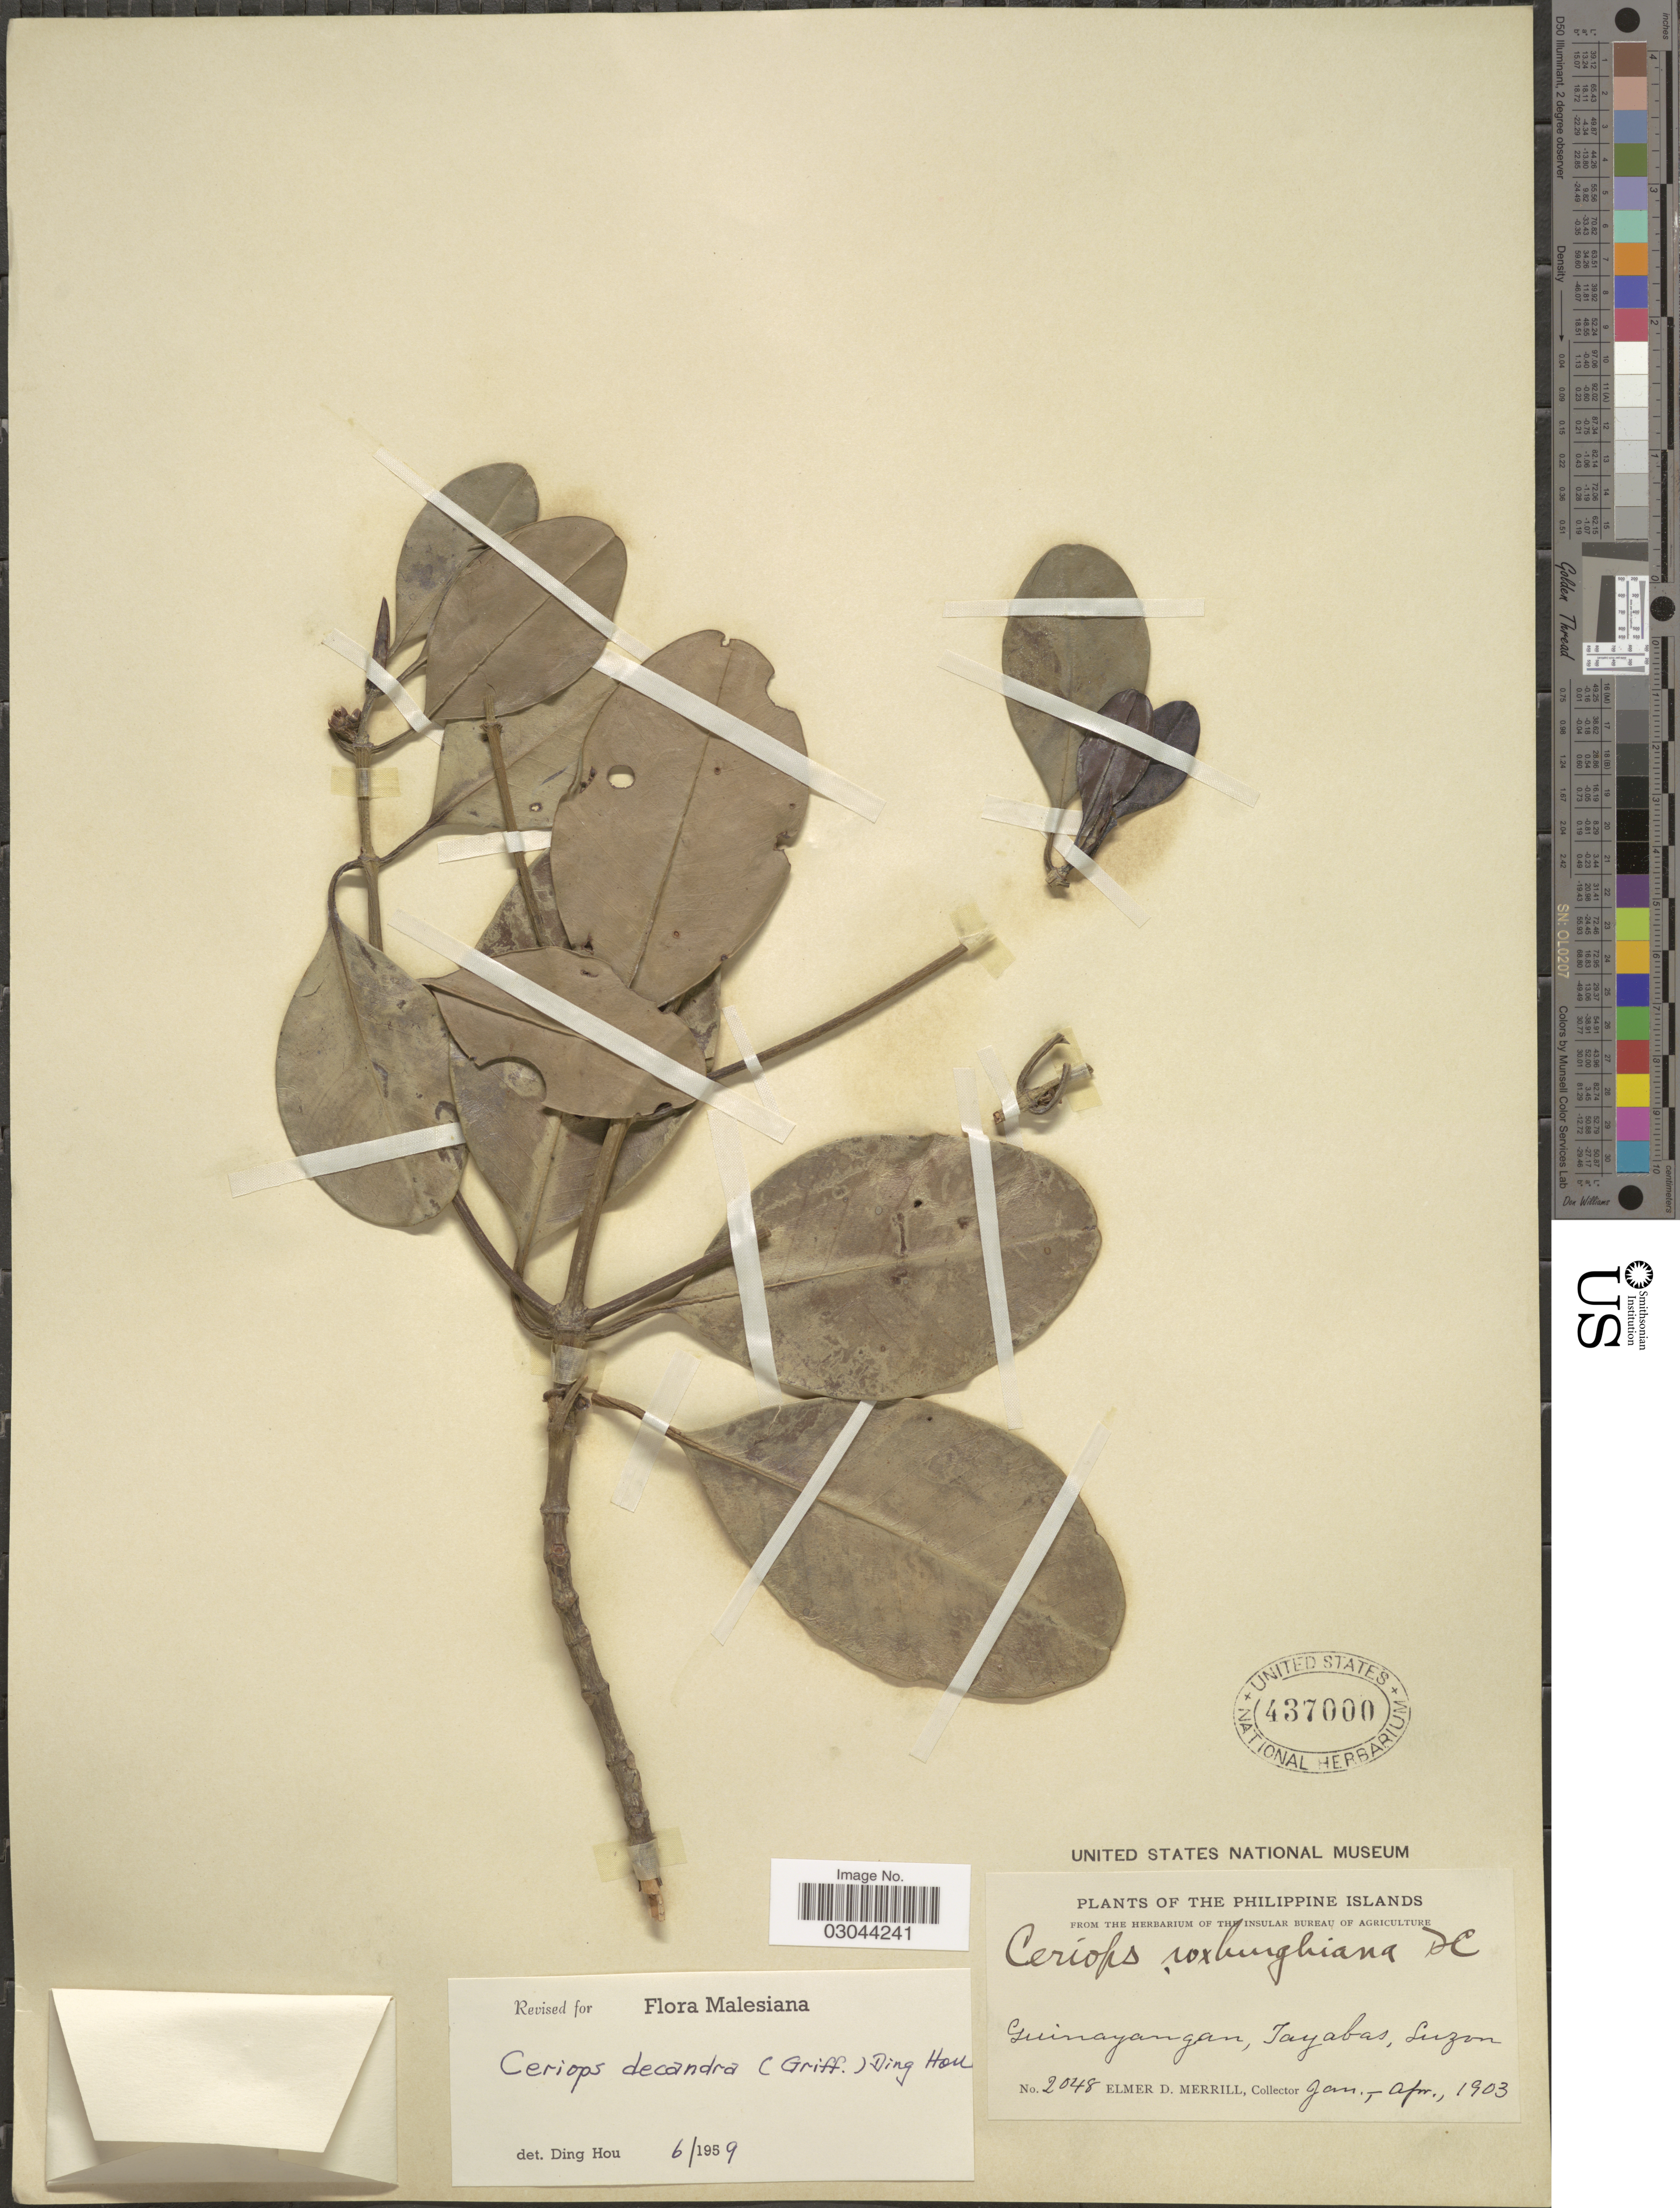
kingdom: Plantae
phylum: Tracheophyta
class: Magnoliopsida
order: Malpighiales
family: Rhizophoraceae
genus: Ceriops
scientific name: Ceriops decandra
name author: (Griff.) Ding Hou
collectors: E. D. Merrill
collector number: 2048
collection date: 1903-01/1903-04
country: Philippines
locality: The Philippine Islands. Guinayangan, Tayabas, Luzon.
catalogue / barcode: US 437000